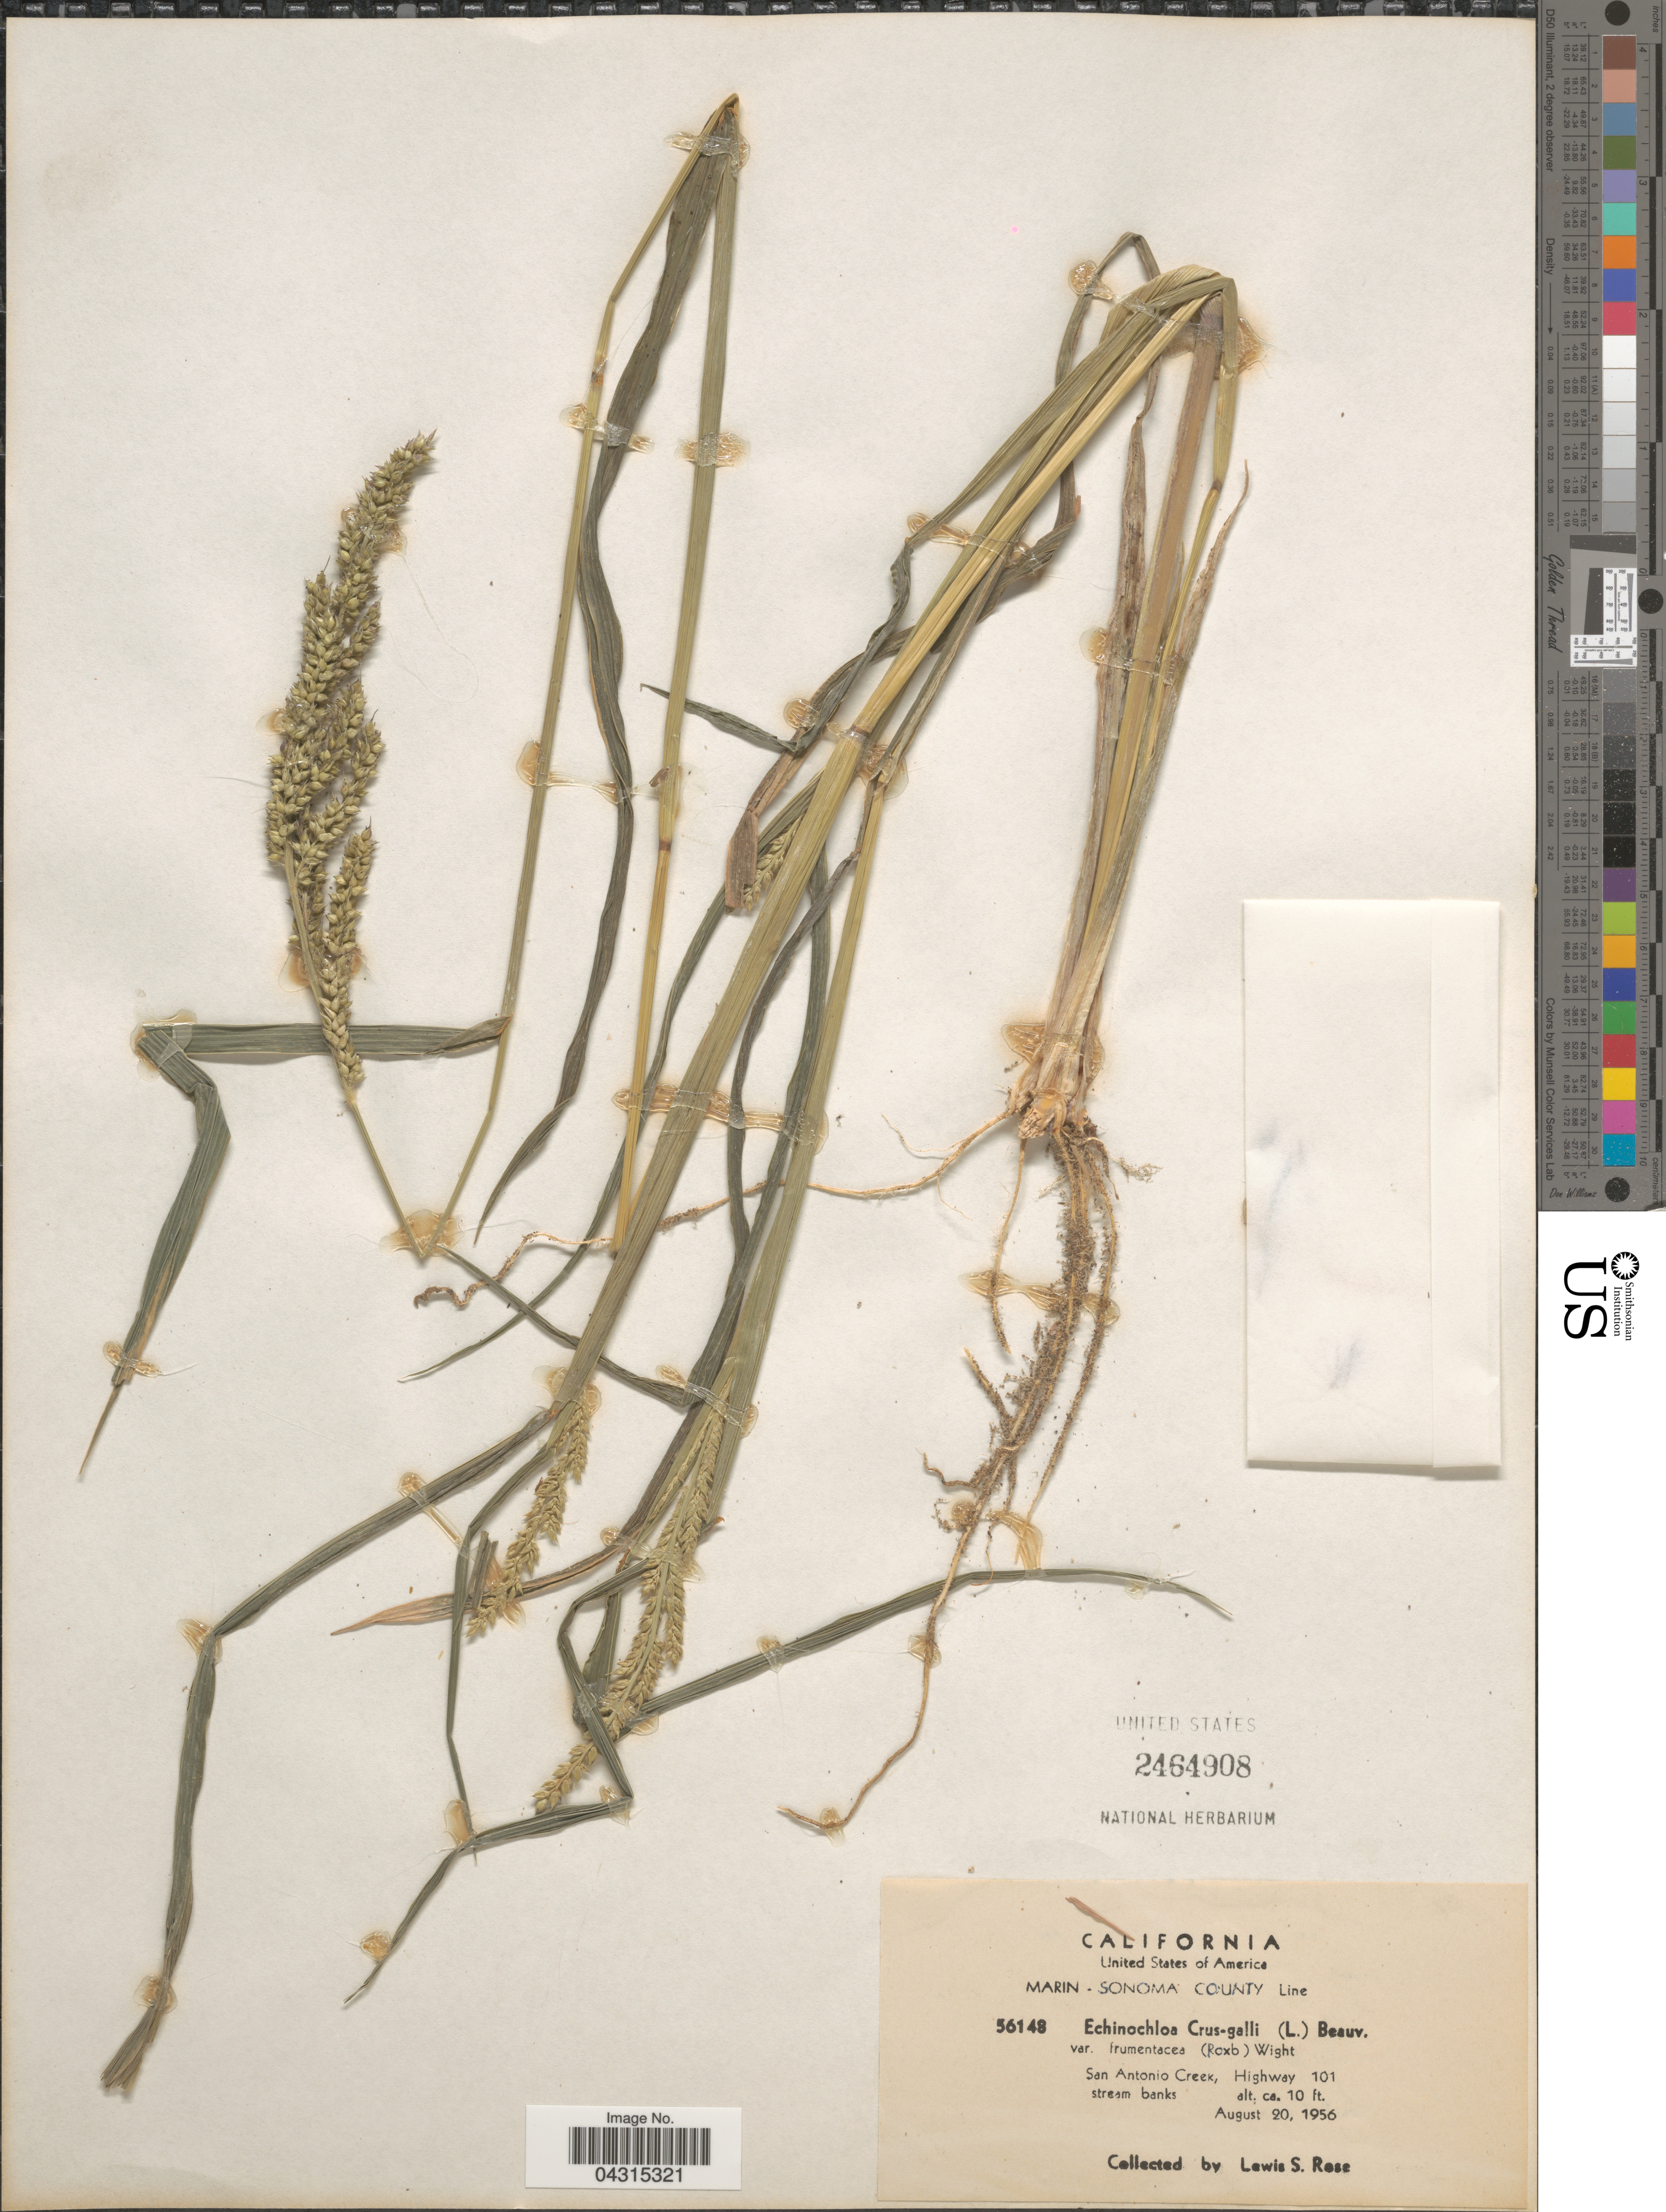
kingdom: Plantae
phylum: Tracheophyta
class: Liliopsida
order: Poales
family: Poaceae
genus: Echinochloa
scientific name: Echinochloa crus-galli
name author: (L.) P. Beauv.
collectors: L. S. Rose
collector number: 56148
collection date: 1956-08-20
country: United States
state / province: California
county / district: Sonoma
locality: Marin - Sonoma County Line. San Antonio Creek, Highway 101.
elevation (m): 3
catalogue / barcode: US 2464908